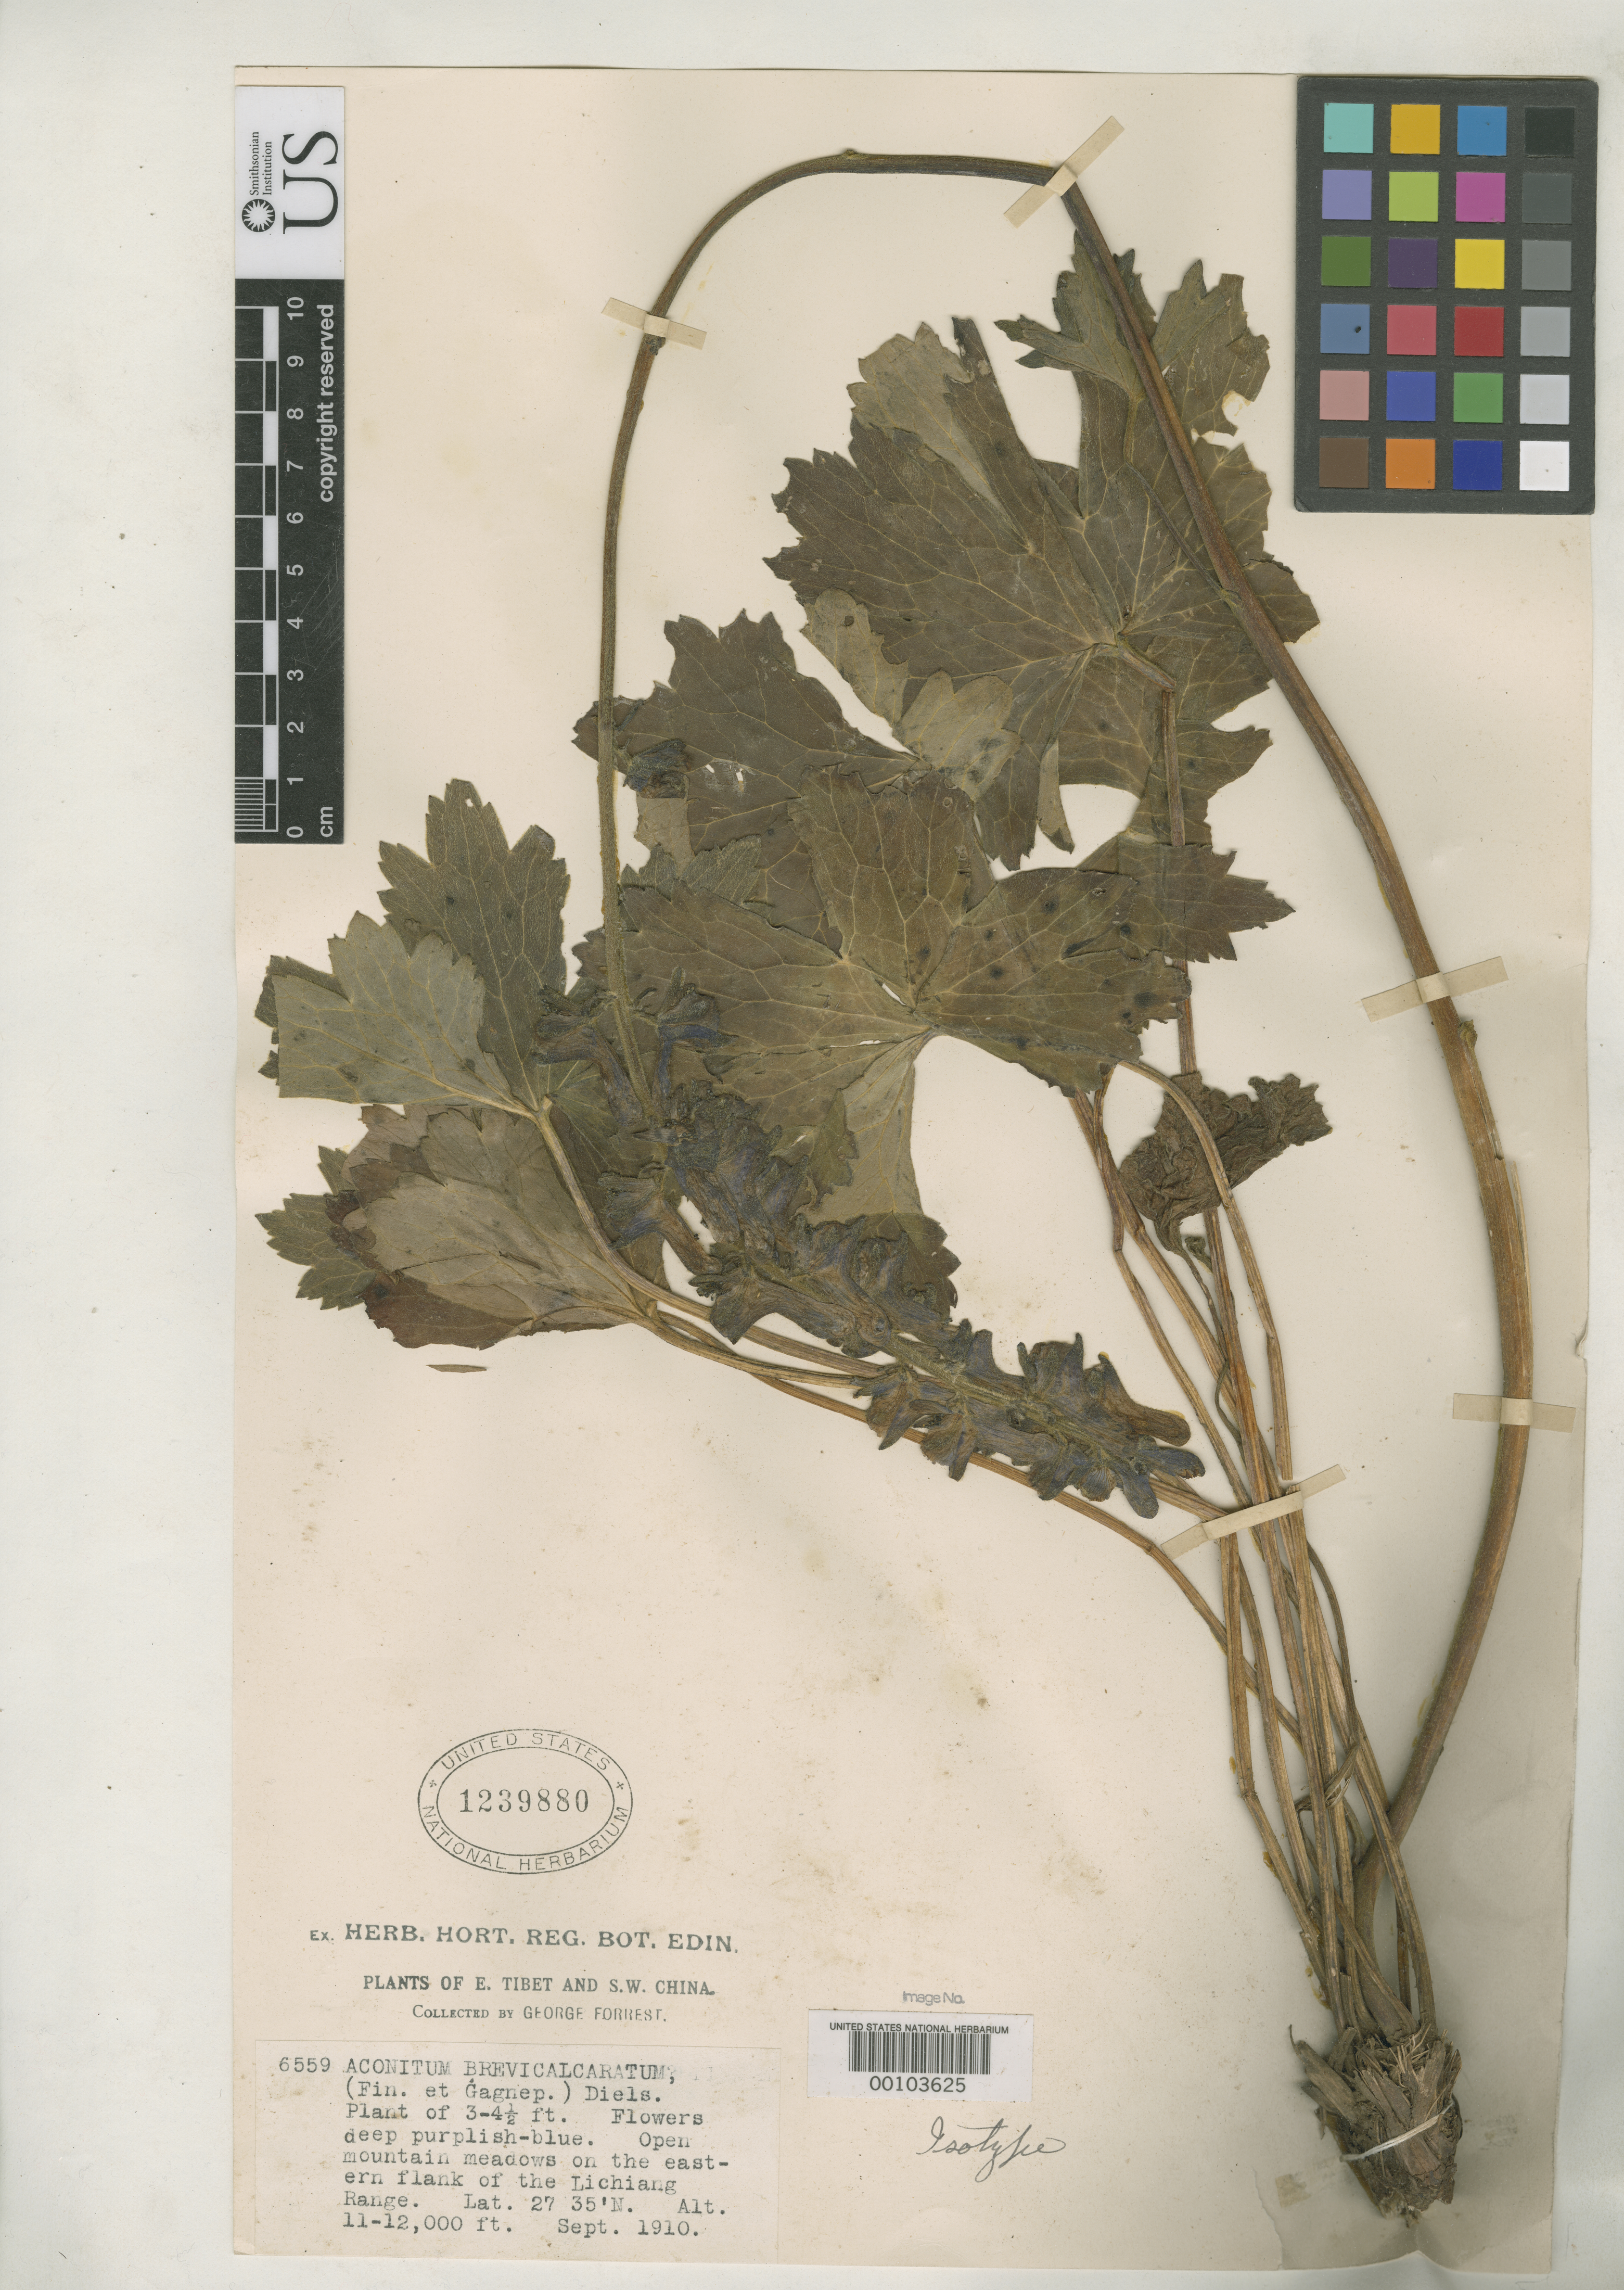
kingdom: Plantae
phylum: Tracheophyta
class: Magnoliopsida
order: Ranunculales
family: Ranunculaceae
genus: Aconitum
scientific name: Aconitum lauenerianum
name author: H.R. Fletcher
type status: Isotype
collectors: G. Forrest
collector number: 6559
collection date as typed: Sep 1910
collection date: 1910-09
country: China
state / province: Yunnan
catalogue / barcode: US 1239880